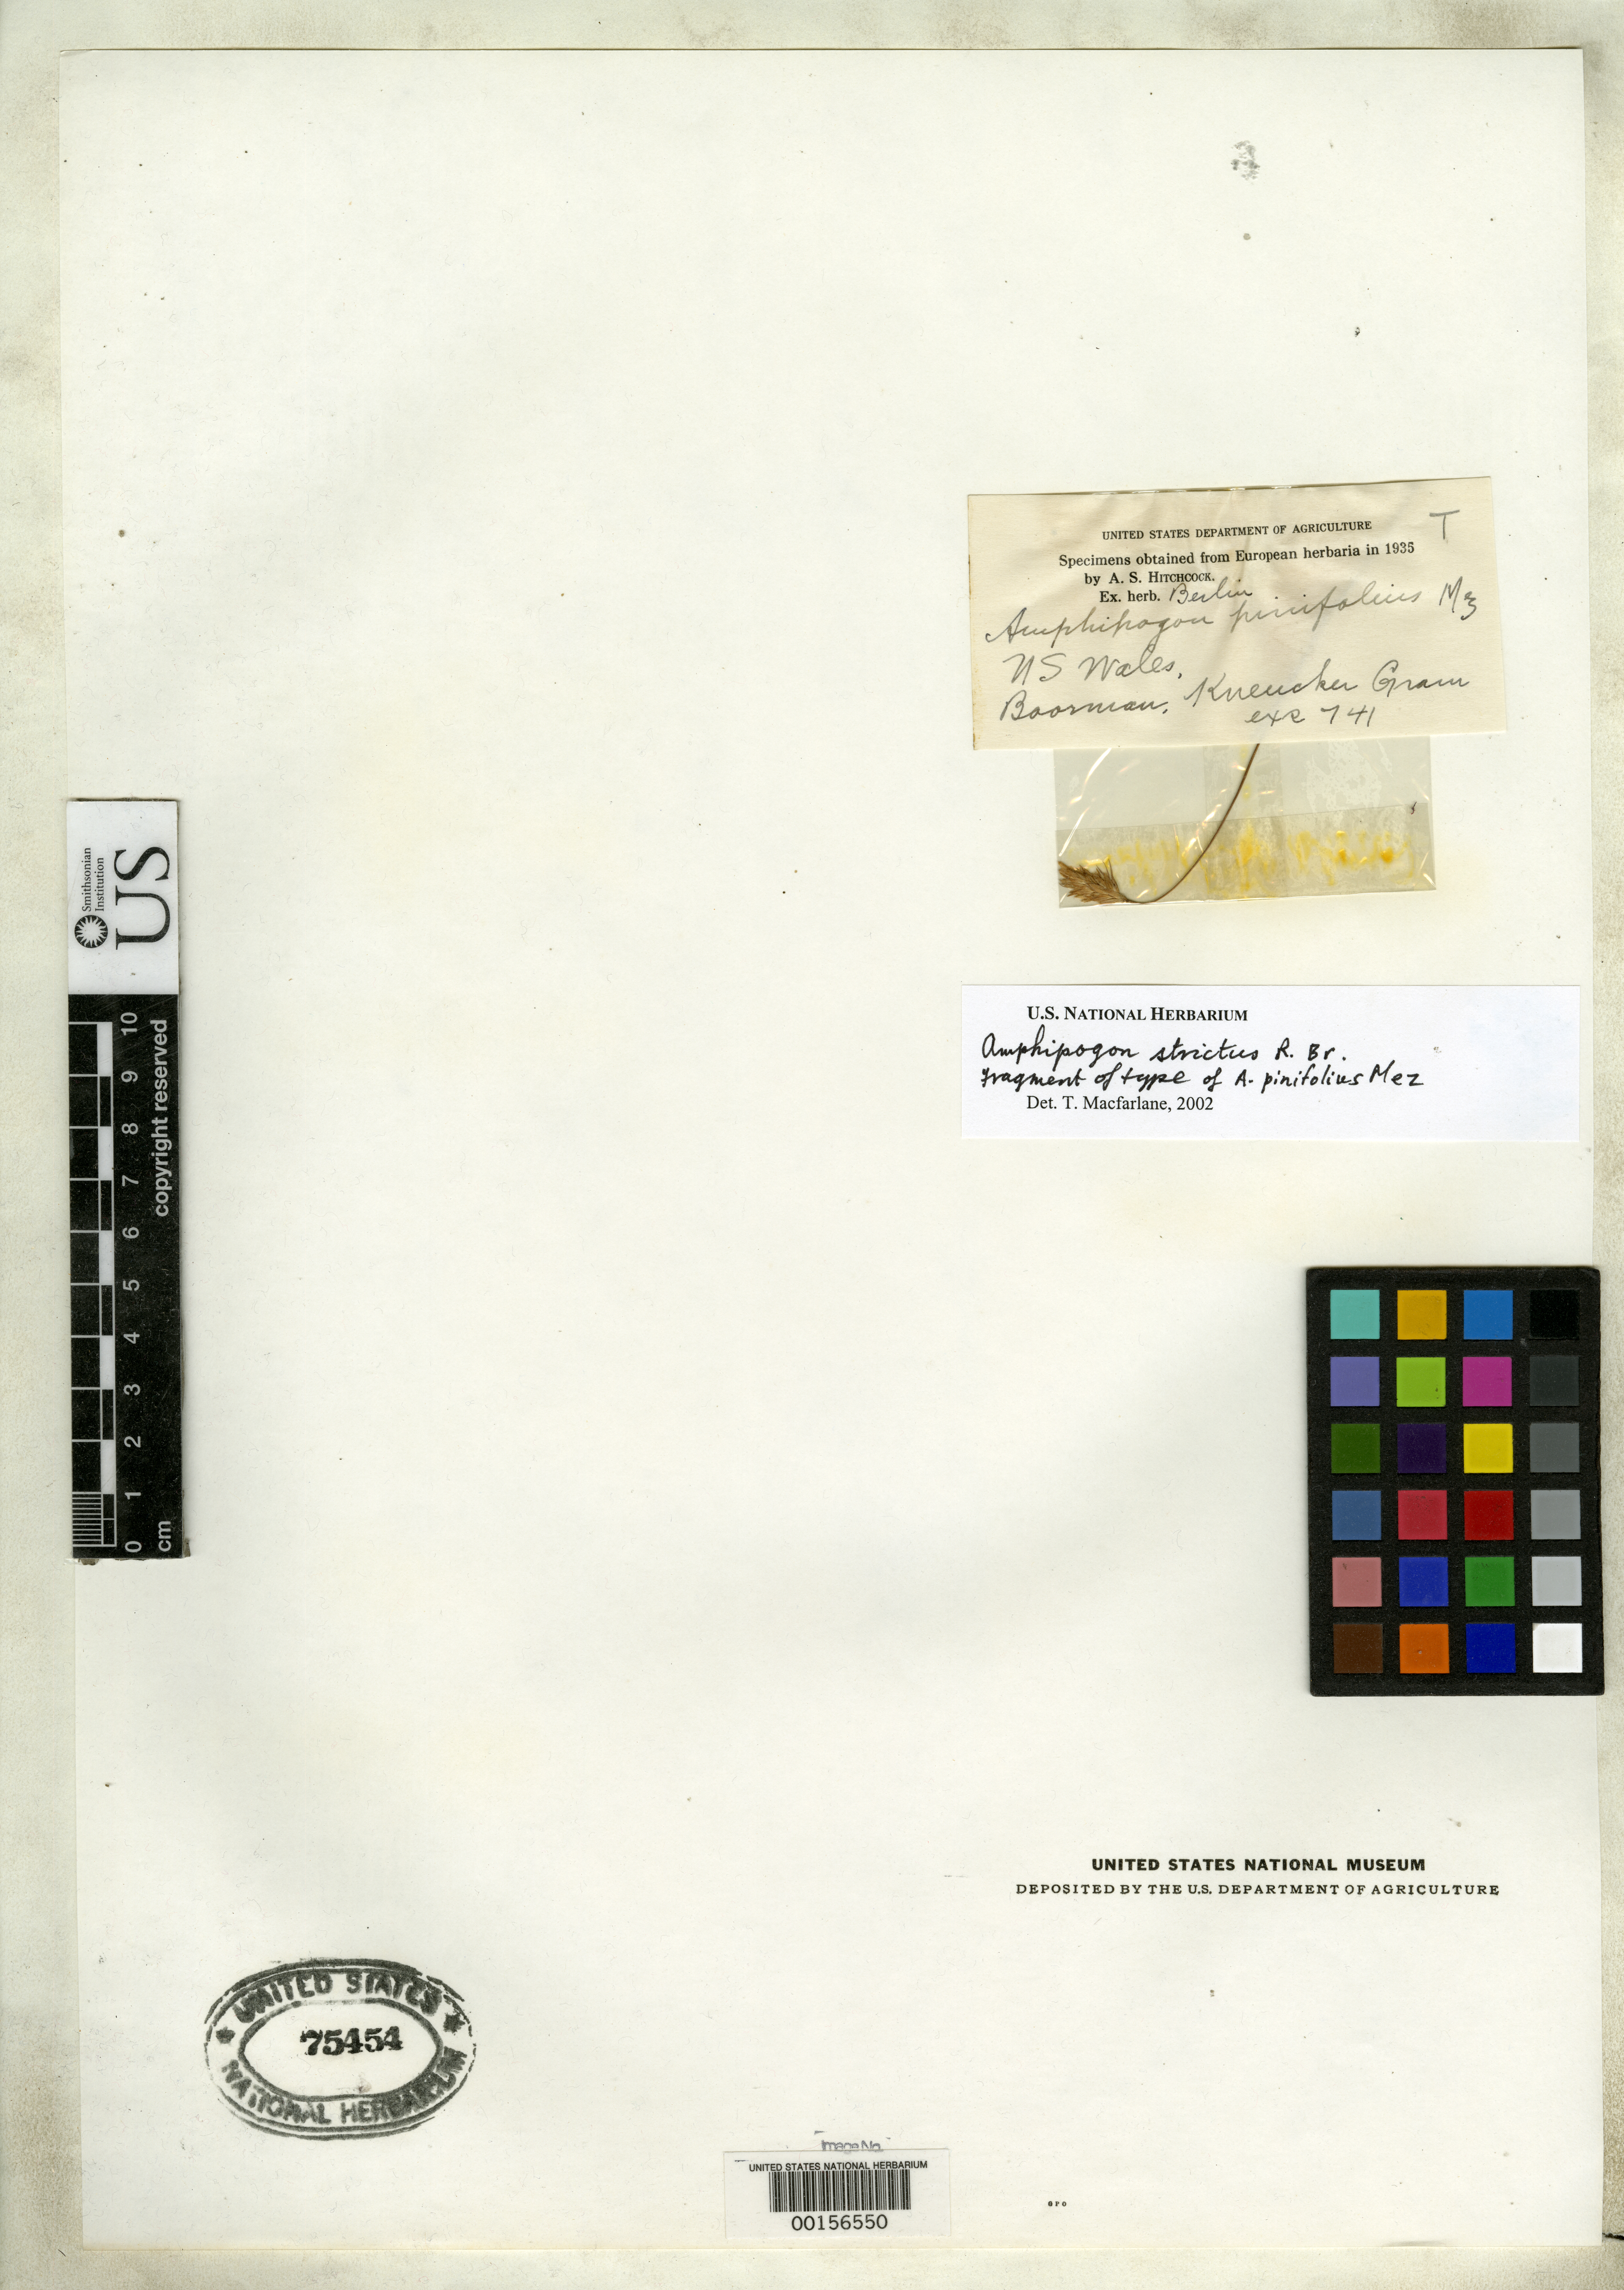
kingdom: Plantae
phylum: Tracheophyta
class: Liliopsida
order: Poales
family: Poaceae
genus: Amphipogon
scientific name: Amphipogon pinifolius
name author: Mez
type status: Type Fragment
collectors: J. Boorman & J. Kneucker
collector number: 741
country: Australia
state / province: New South Wales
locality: Blue Mtns.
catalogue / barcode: US 75454